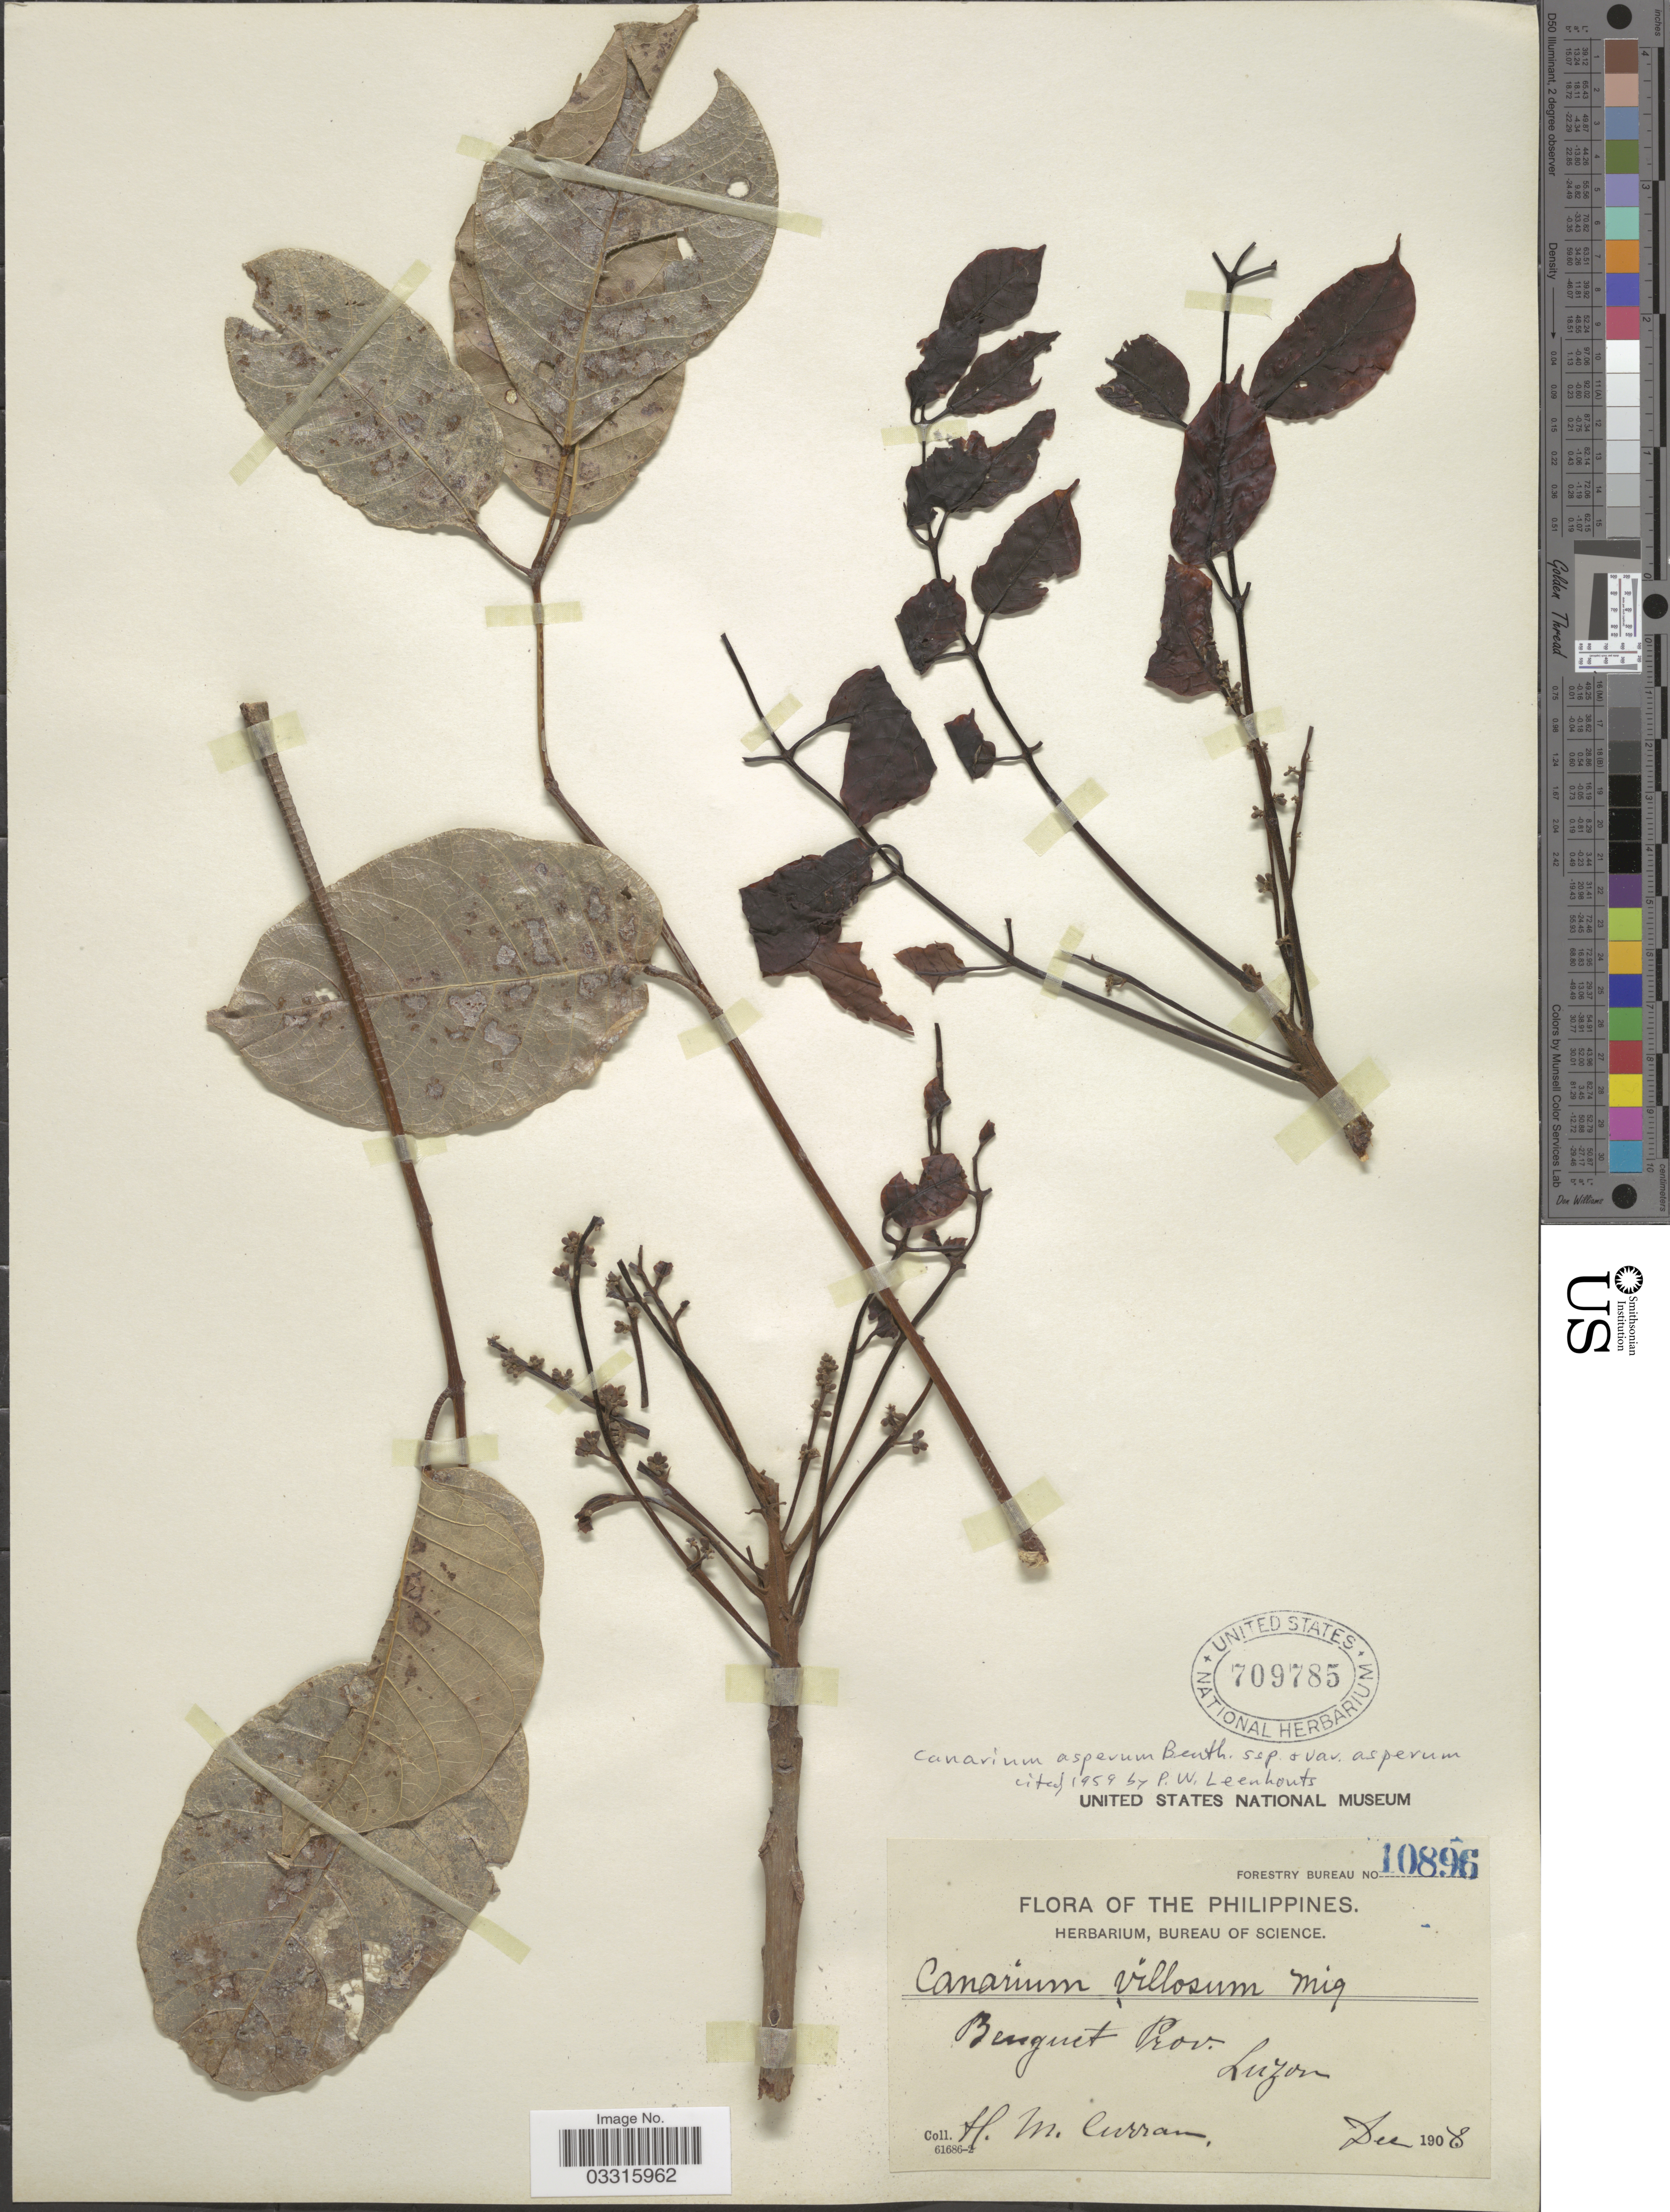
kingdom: Plantae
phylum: Tracheophyta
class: Magnoliopsida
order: Sapindales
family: Burseraceae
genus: Canarium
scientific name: Canarium asperum subsp. asperum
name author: Benth.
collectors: H. M. Curran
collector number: Forestry Bureau 10896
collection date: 1908-12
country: Philippines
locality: Benguet Prov. Luzon.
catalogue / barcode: US 709785